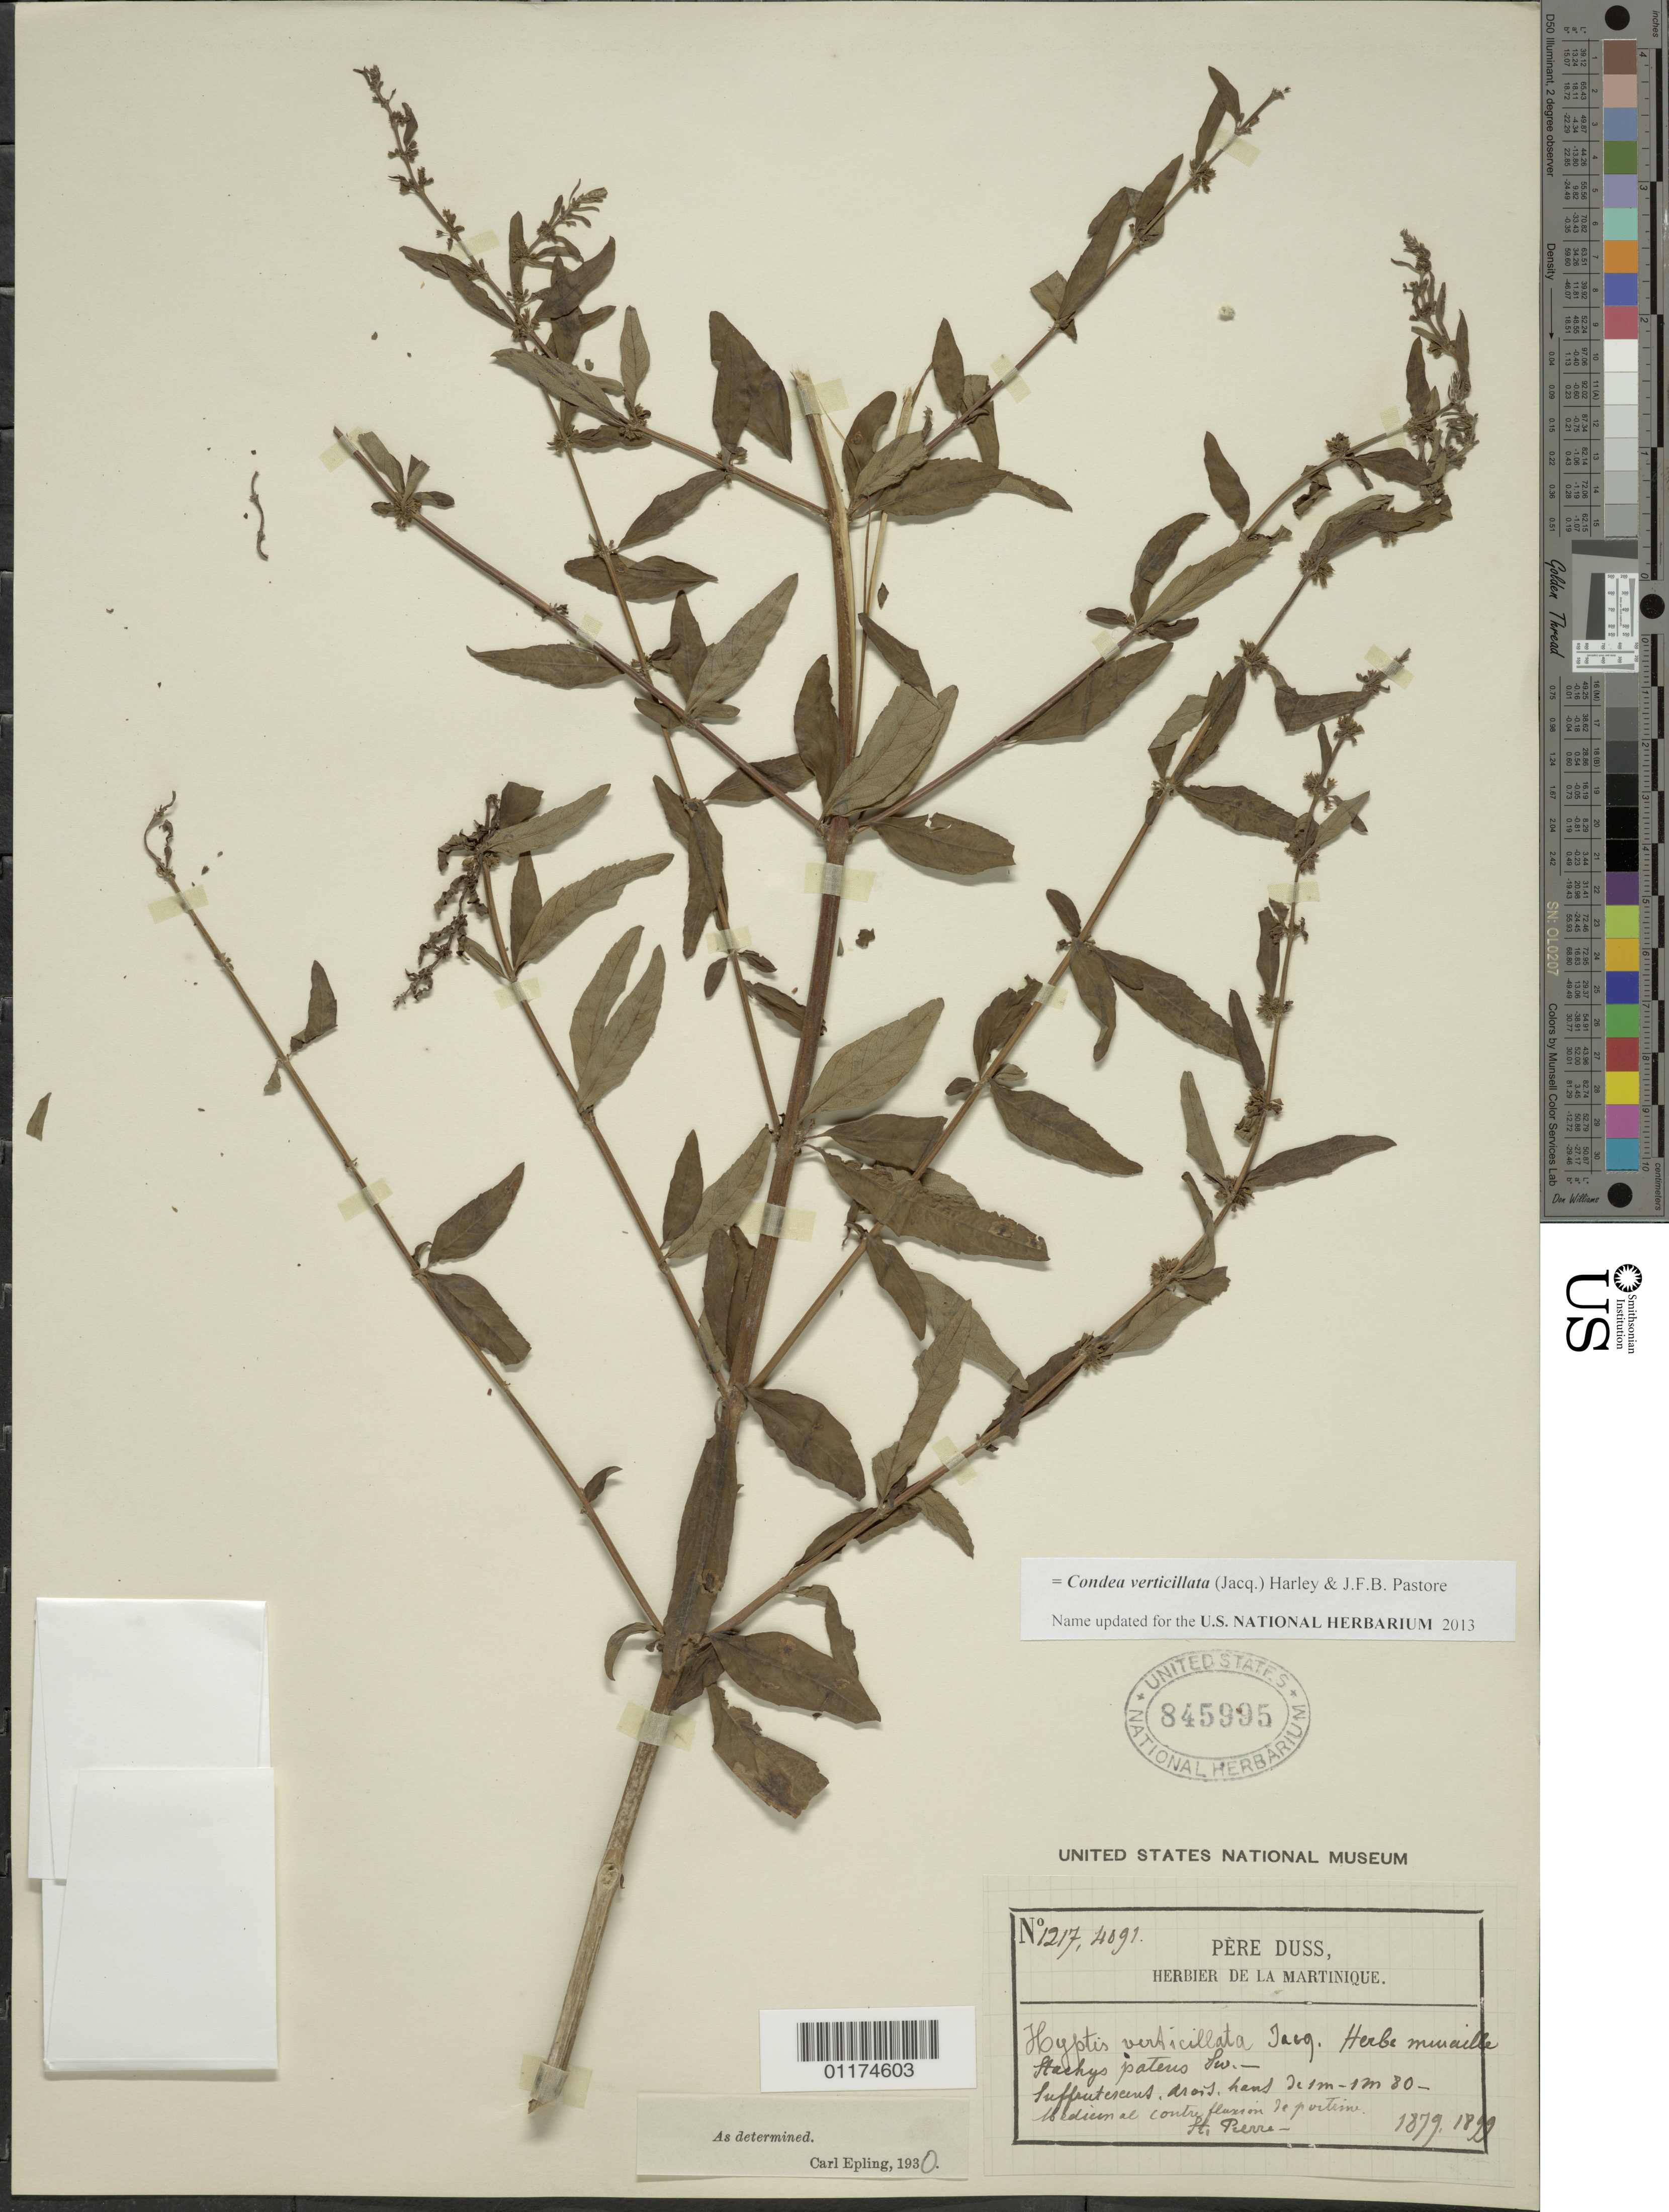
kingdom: Plantae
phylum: Tracheophyta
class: Magnoliopsida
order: Lamiales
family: Lamiaceae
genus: Condea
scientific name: Condea verticillata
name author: (Jacq.) Harley & J.F.B. Pastore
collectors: Père Duss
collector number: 1217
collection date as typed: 1879 and 1899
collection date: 1879,1899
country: Martinique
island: Martinique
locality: St. Pierre.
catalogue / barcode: US 845995